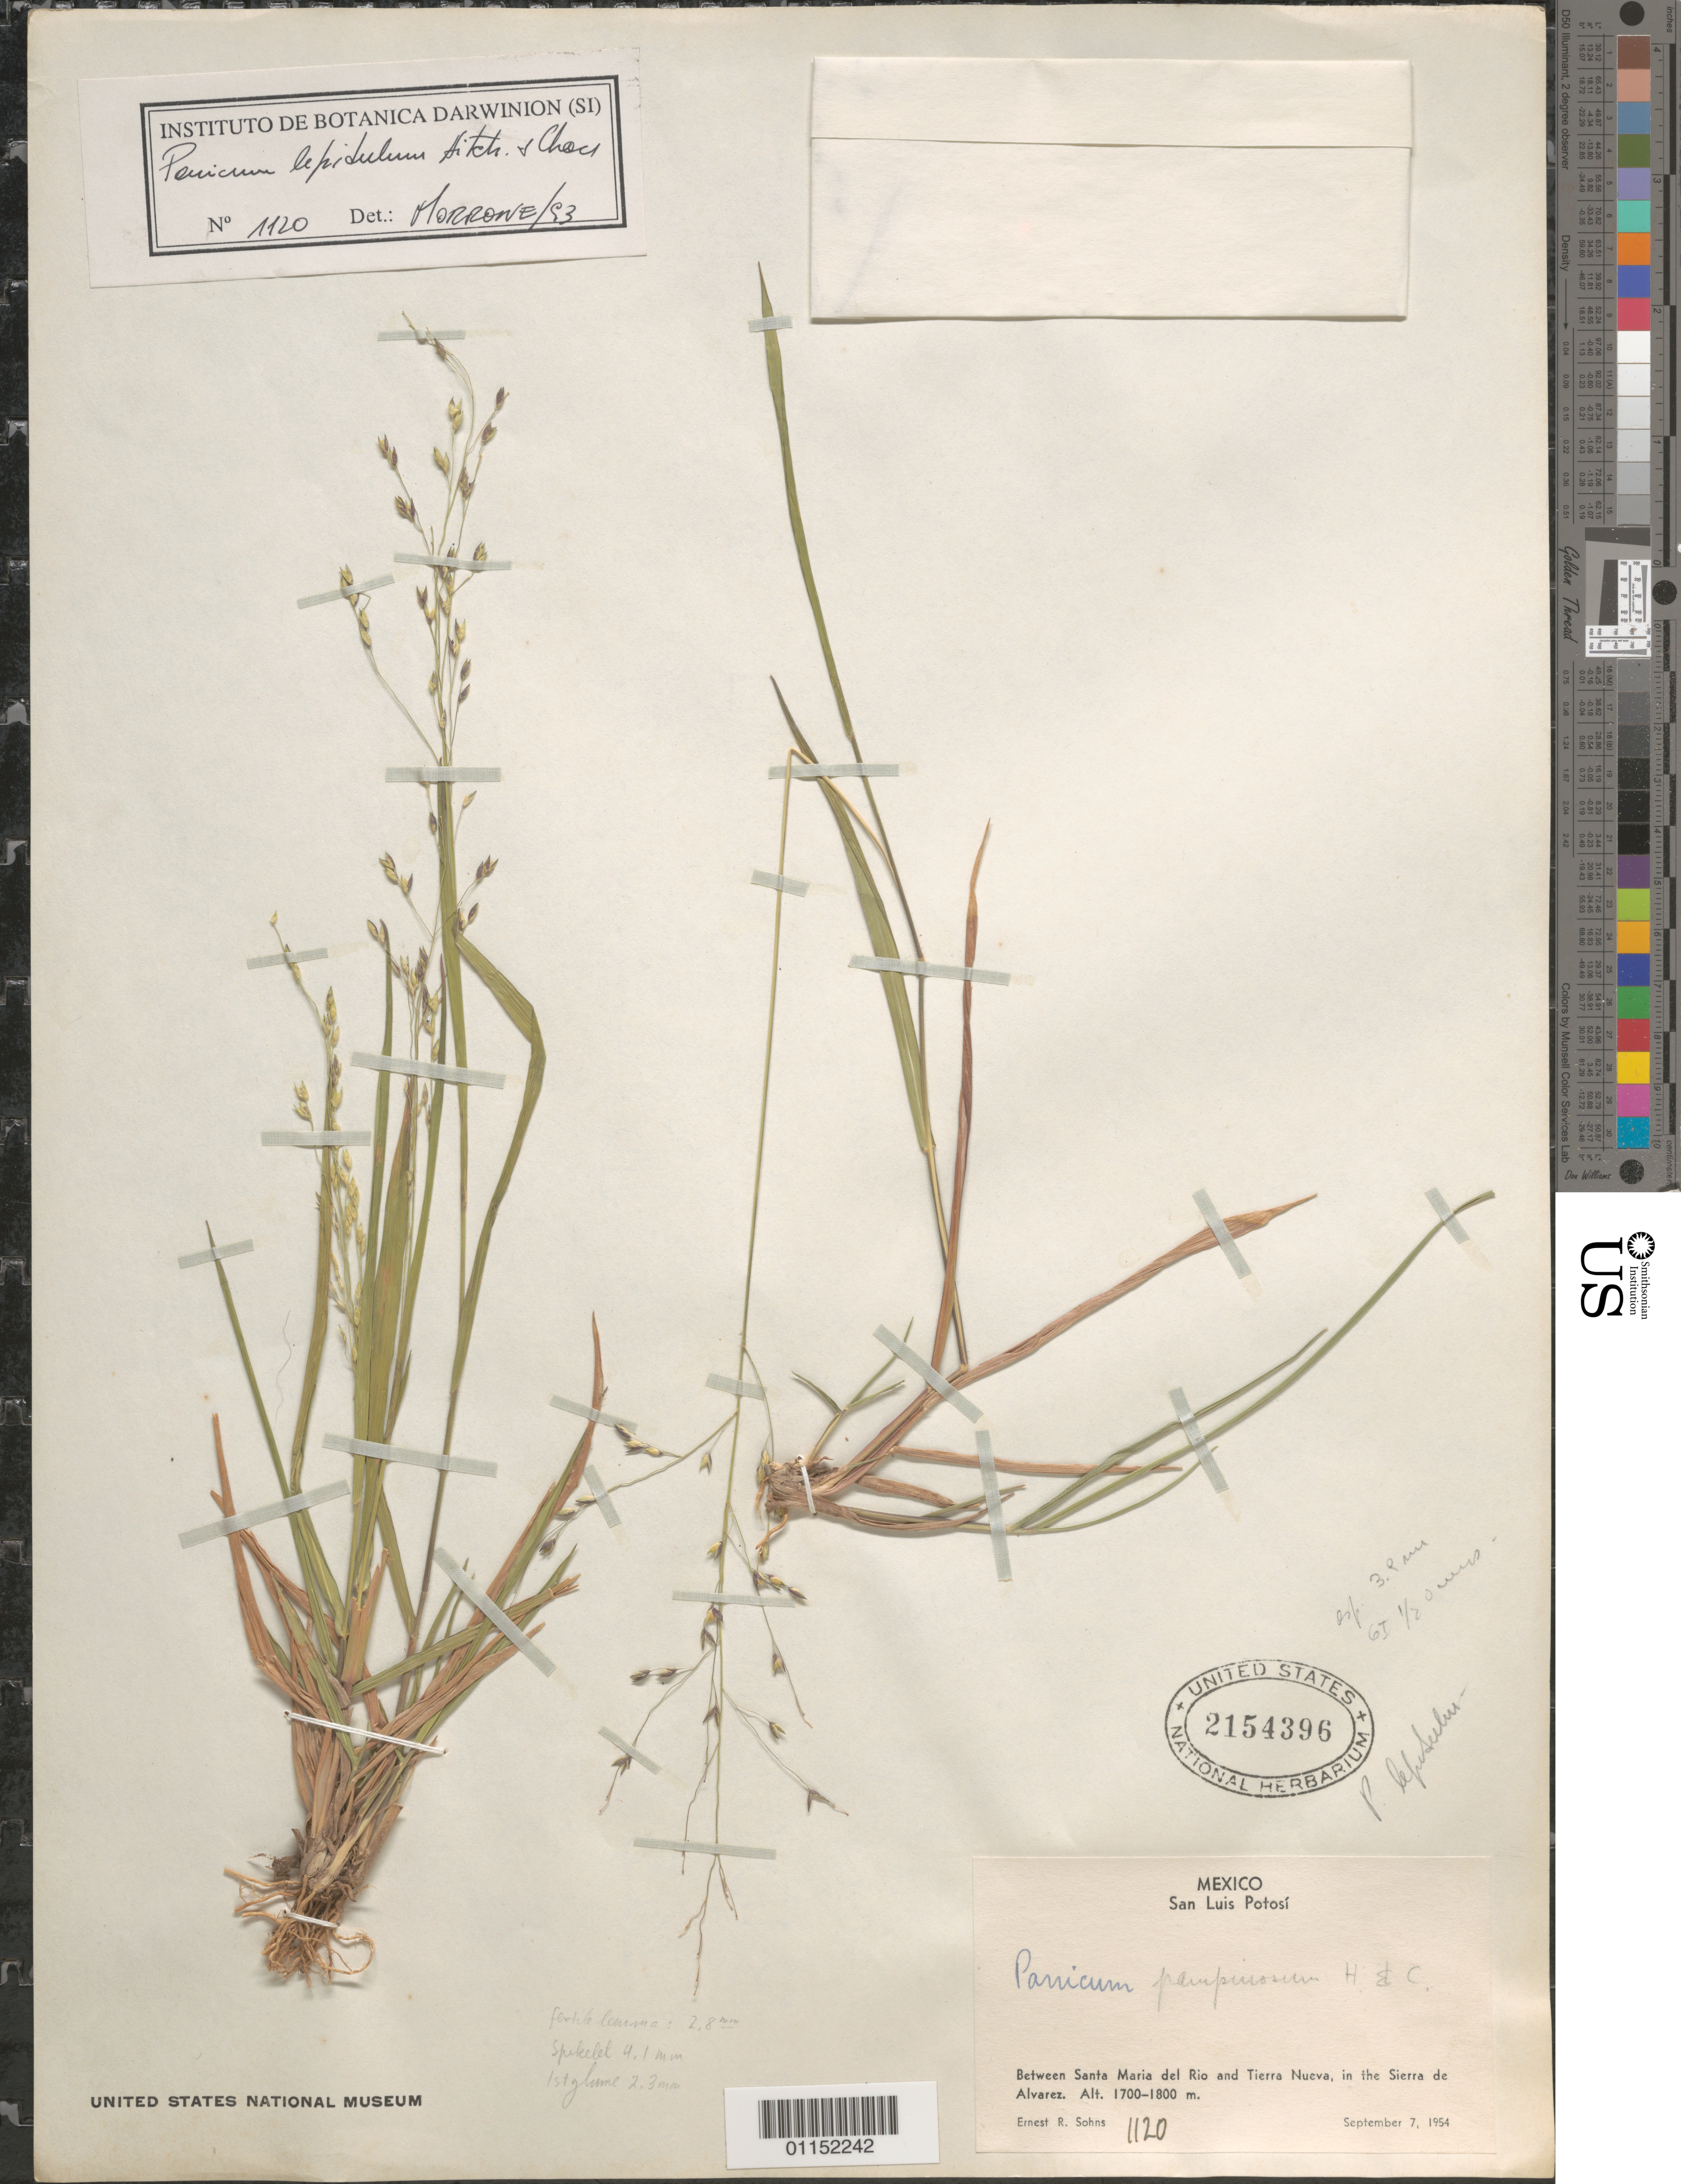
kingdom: Plantae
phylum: Tracheophyta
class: Liliopsida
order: Poales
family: Poaceae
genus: Panicum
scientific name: Panicum lepidulum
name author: Hitchc. & Chase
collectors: E. R. Sohns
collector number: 1120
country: Mexico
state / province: San Luis Potosí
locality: Between Santa Maria del Rio and Tierra Nueva, in Sierre de Alvarez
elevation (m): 1700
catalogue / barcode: US 2154396